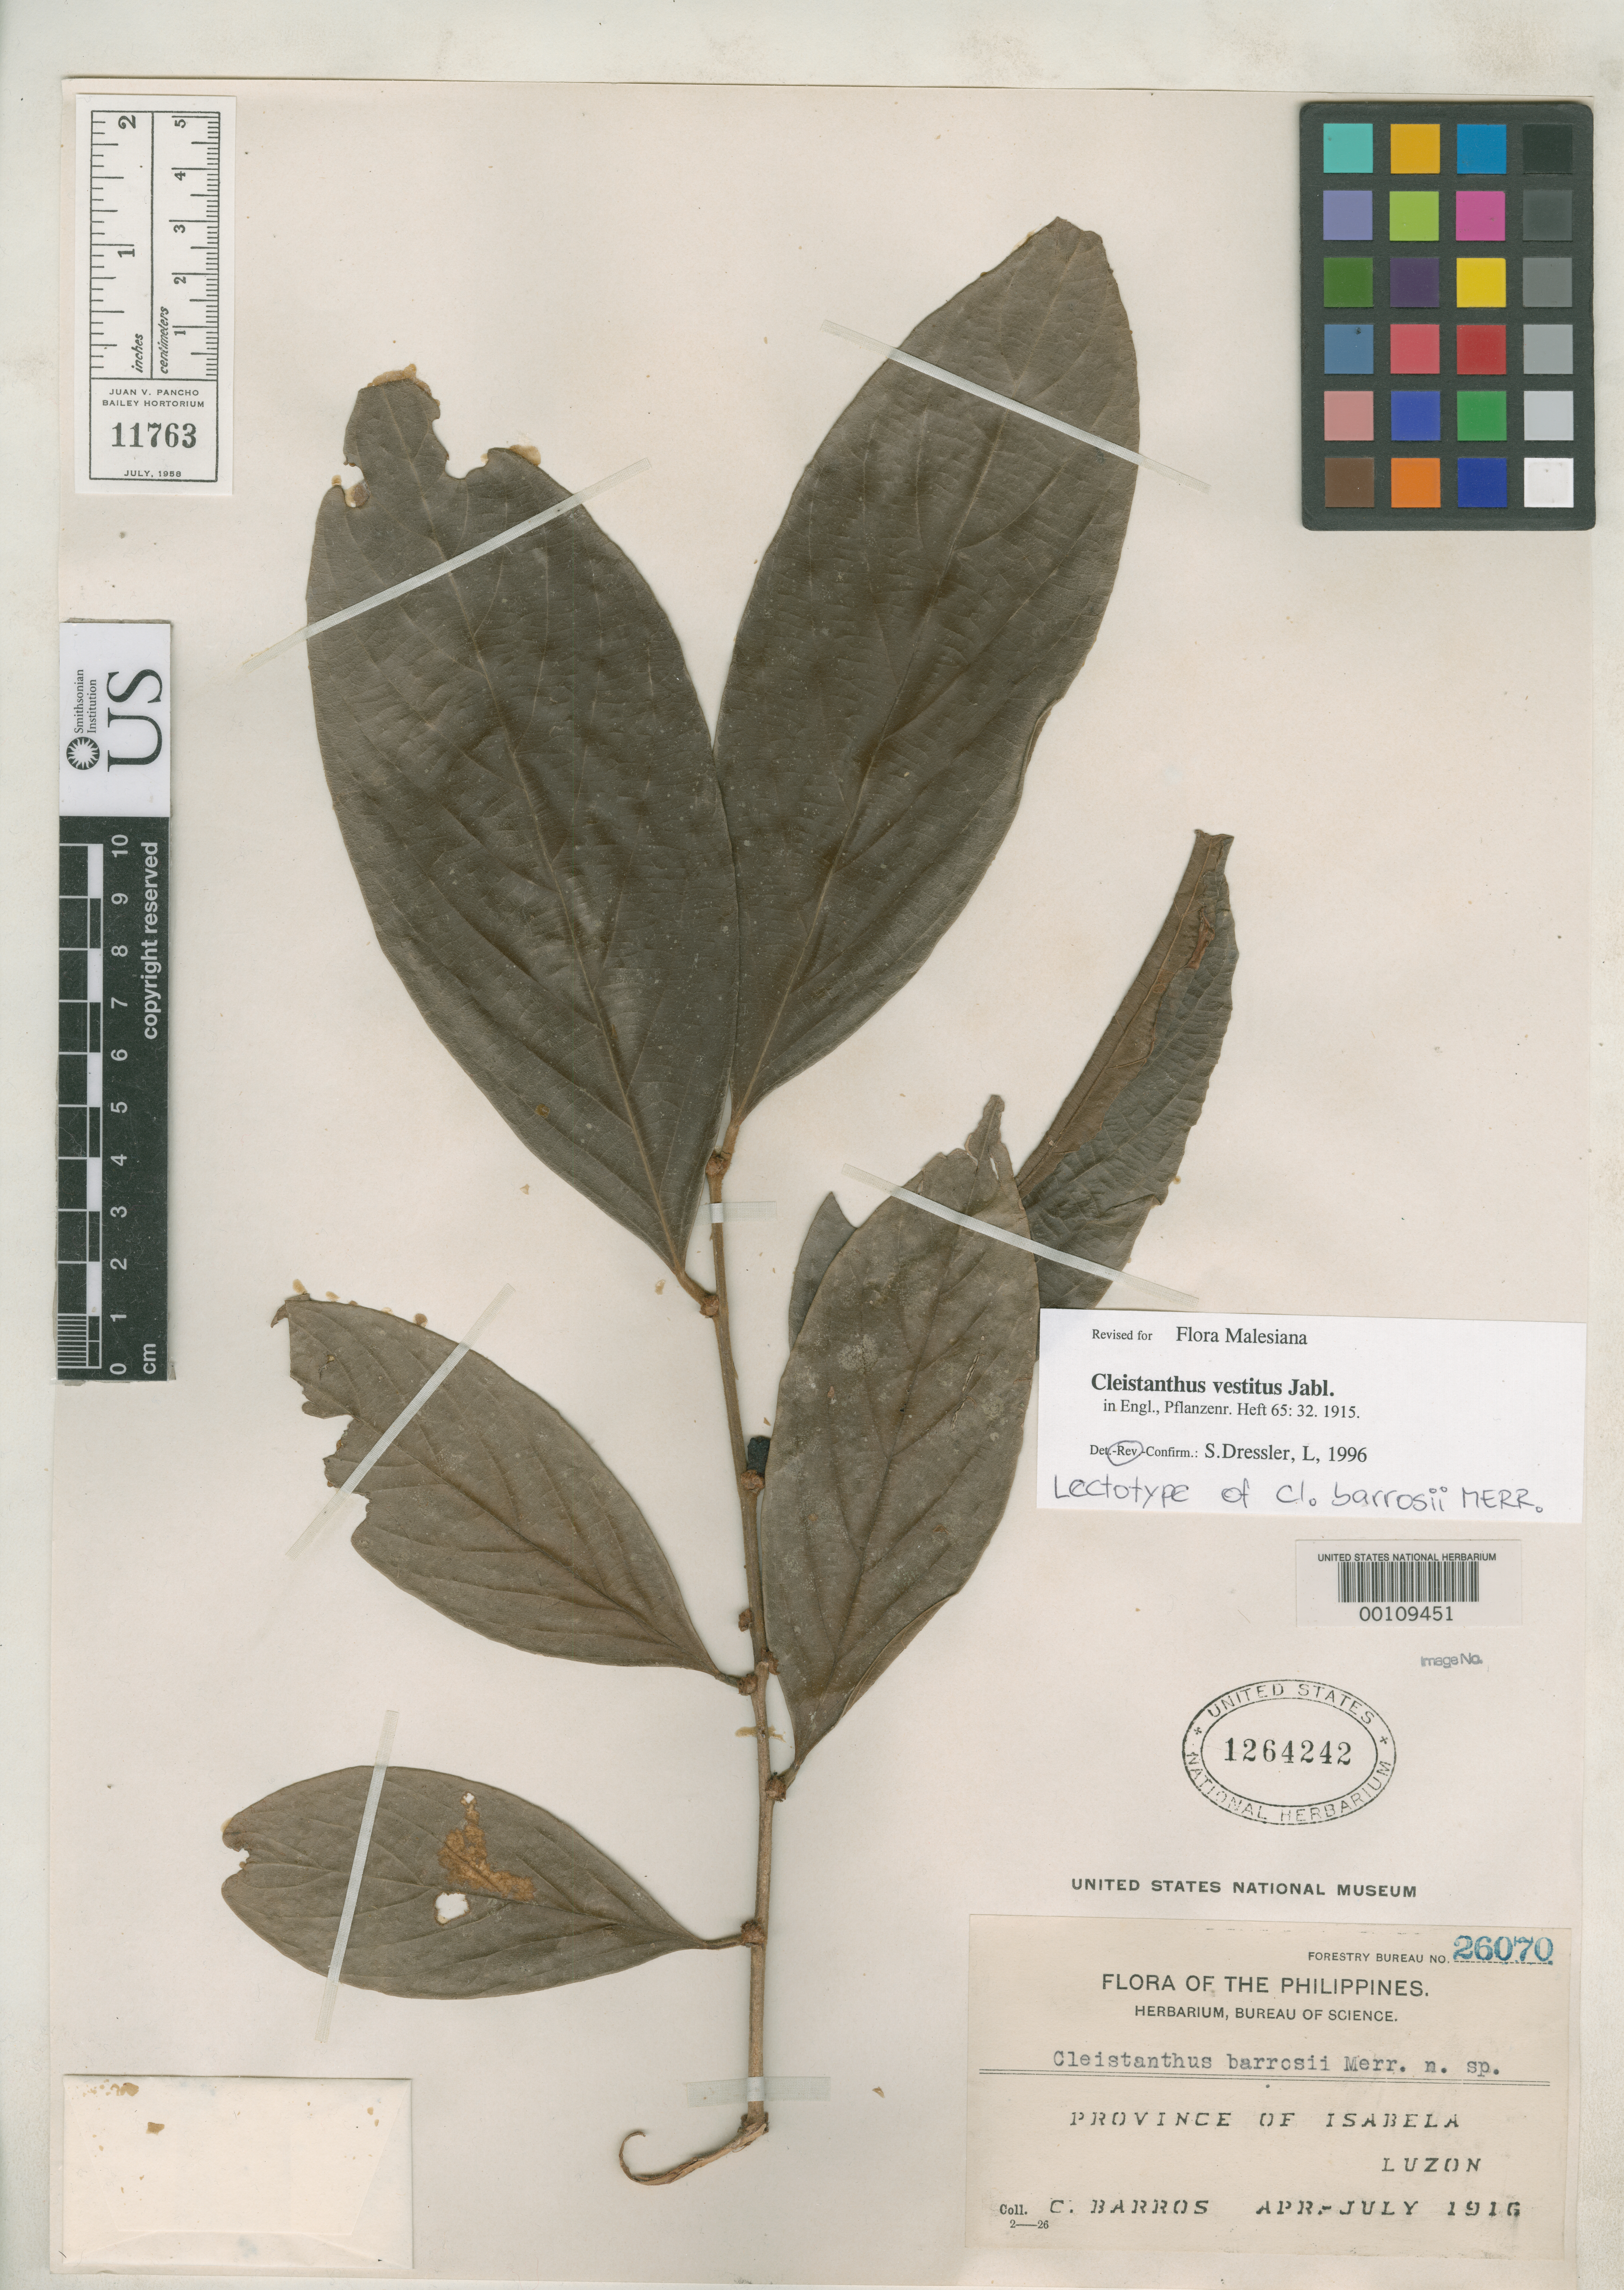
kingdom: Plantae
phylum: Tracheophyta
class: Magnoliopsida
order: Malpighiales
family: Phyllanthaceae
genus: Cleistanthus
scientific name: Cleistanthus barrosii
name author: Merr.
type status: Lectotype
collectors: C. Barros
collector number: For. Bur. 26070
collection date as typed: Apr 1916 to -- Jul 1916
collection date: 1916-04/1916-07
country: Philippines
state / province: Cagayan Valley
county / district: Isabela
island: Luzon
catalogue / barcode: US 1264242